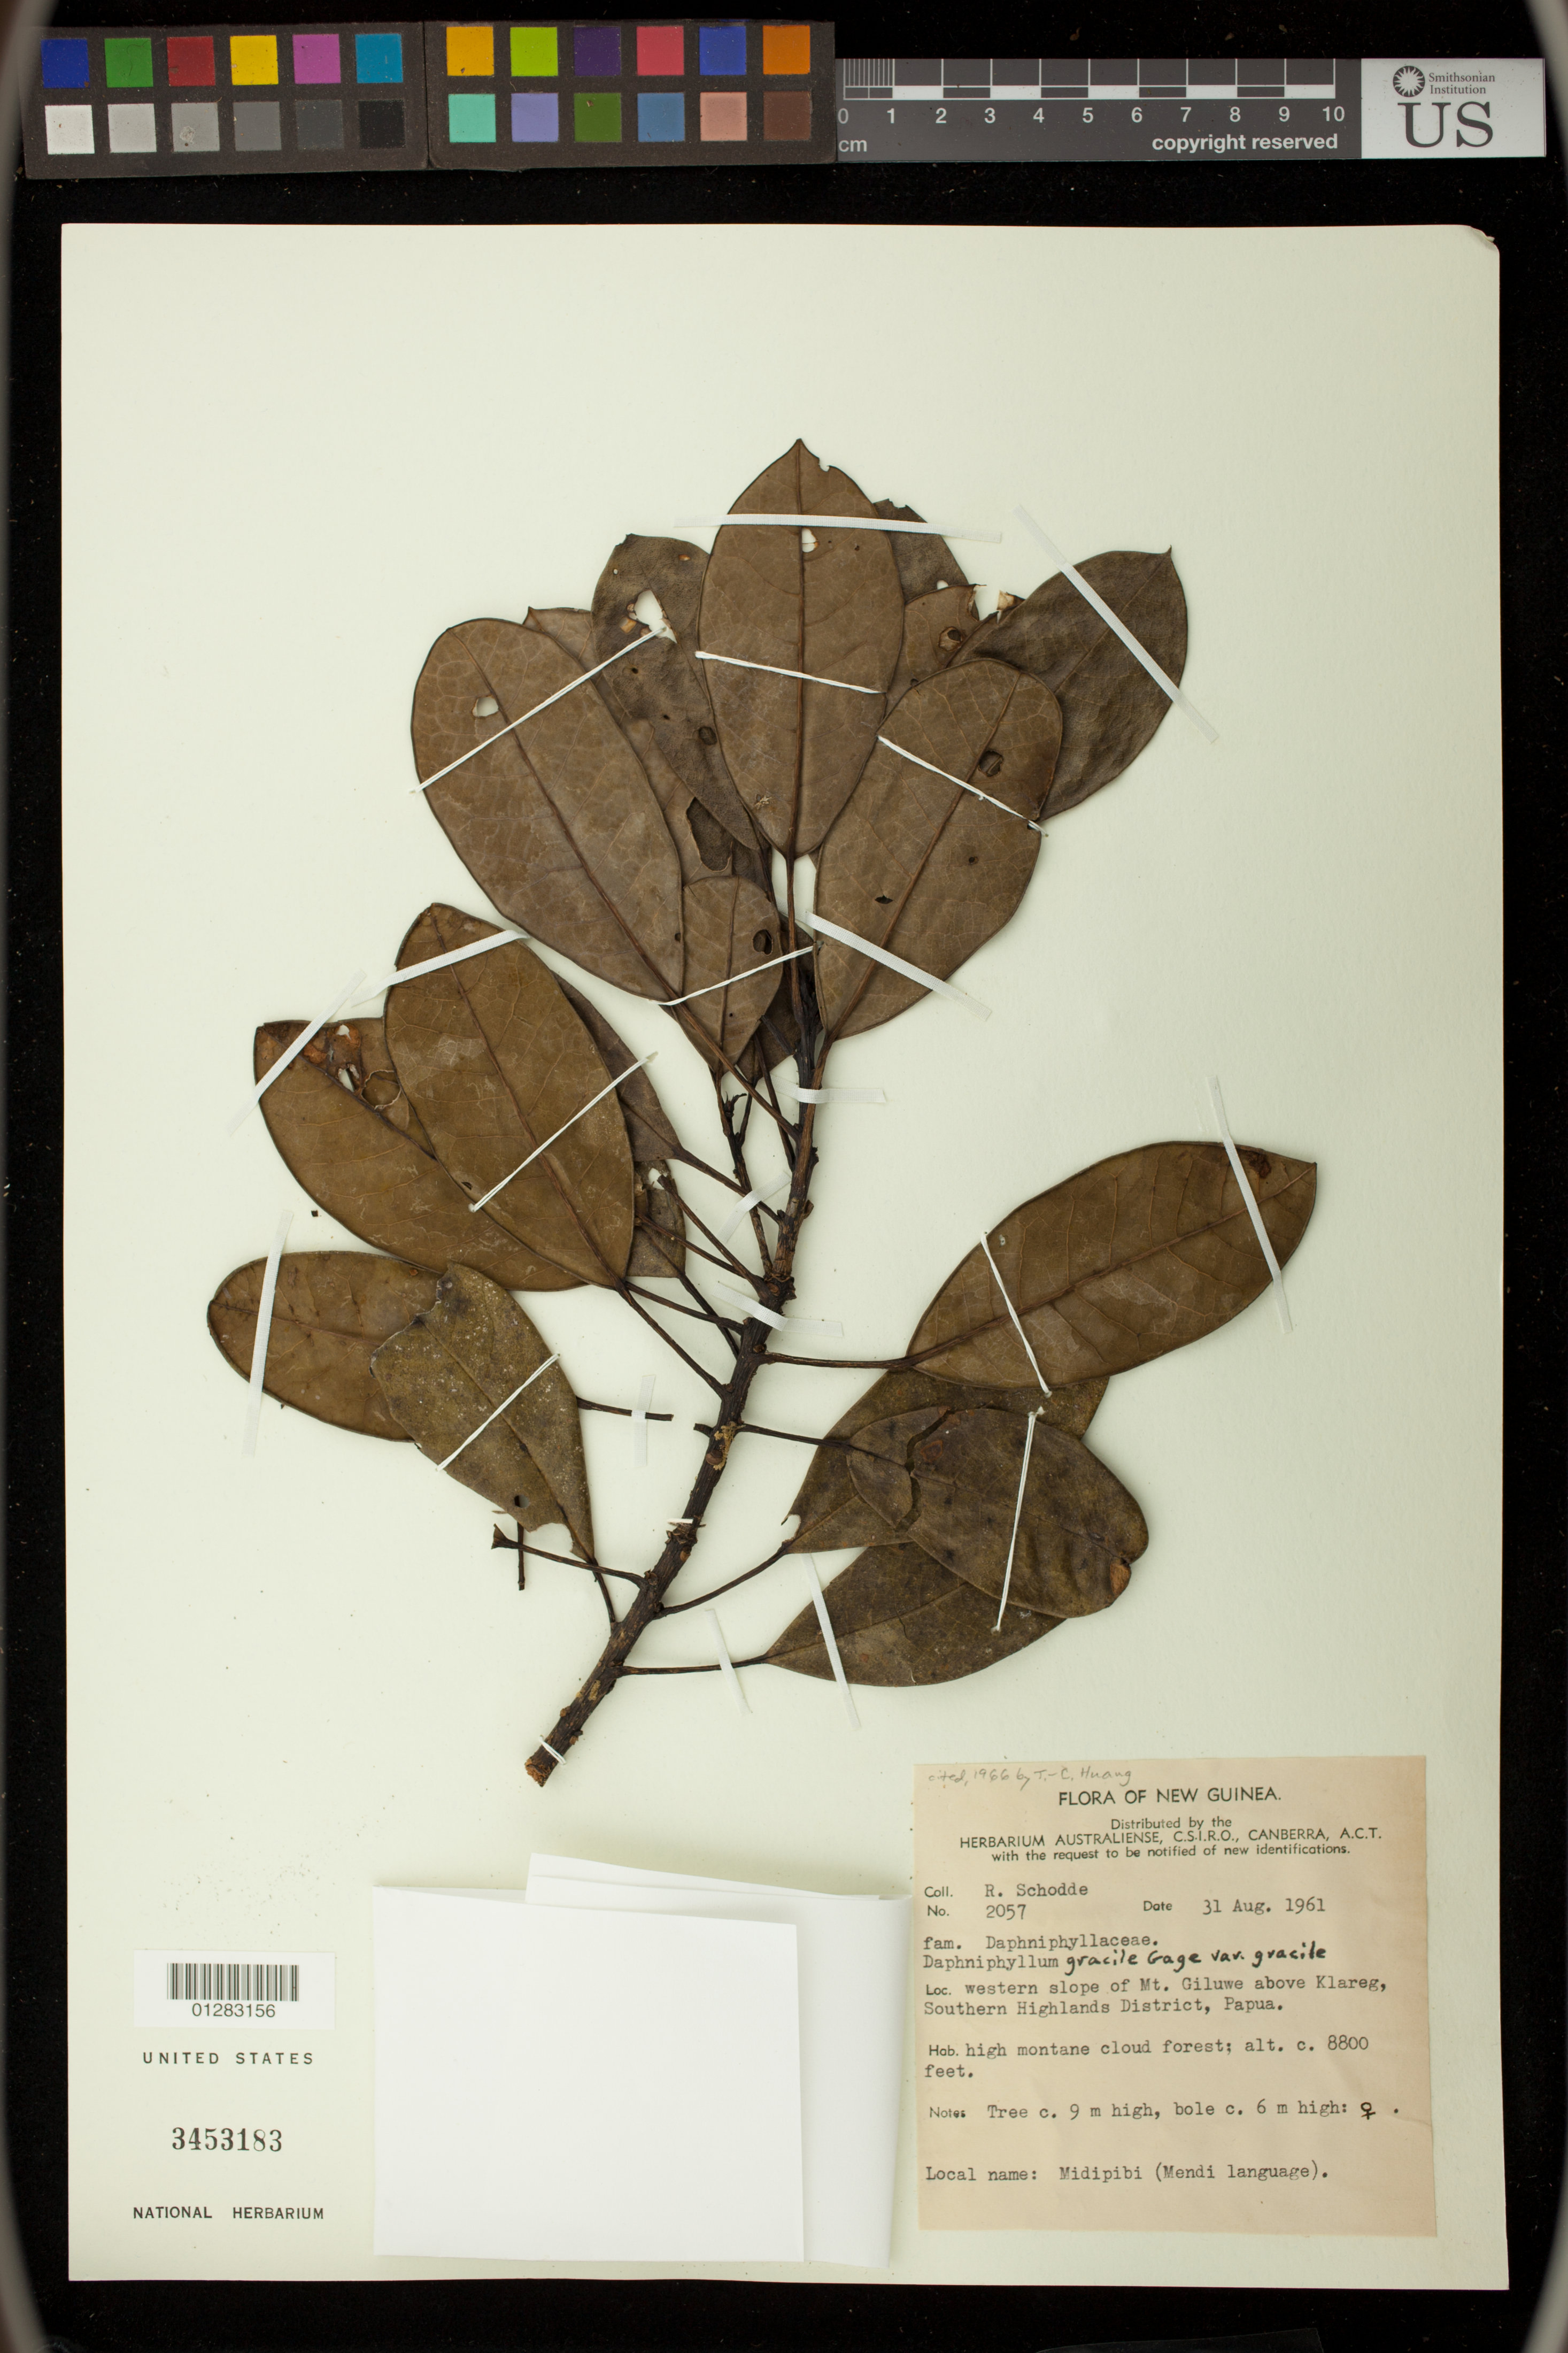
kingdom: Plantae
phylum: Tracheophyta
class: Magnoliopsida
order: Saxifragales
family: Daphniphyllaceae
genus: Daphniphyllum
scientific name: Daphniphyllum gracile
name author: Gage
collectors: R. Schodde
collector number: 2057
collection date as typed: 31 Aug 1961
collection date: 1961-08-31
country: Papua New Guinea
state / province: Southern Highlands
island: New Guinea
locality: Western slope of Mt. Giluwe, above Klareg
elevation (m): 2682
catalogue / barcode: US 3453183